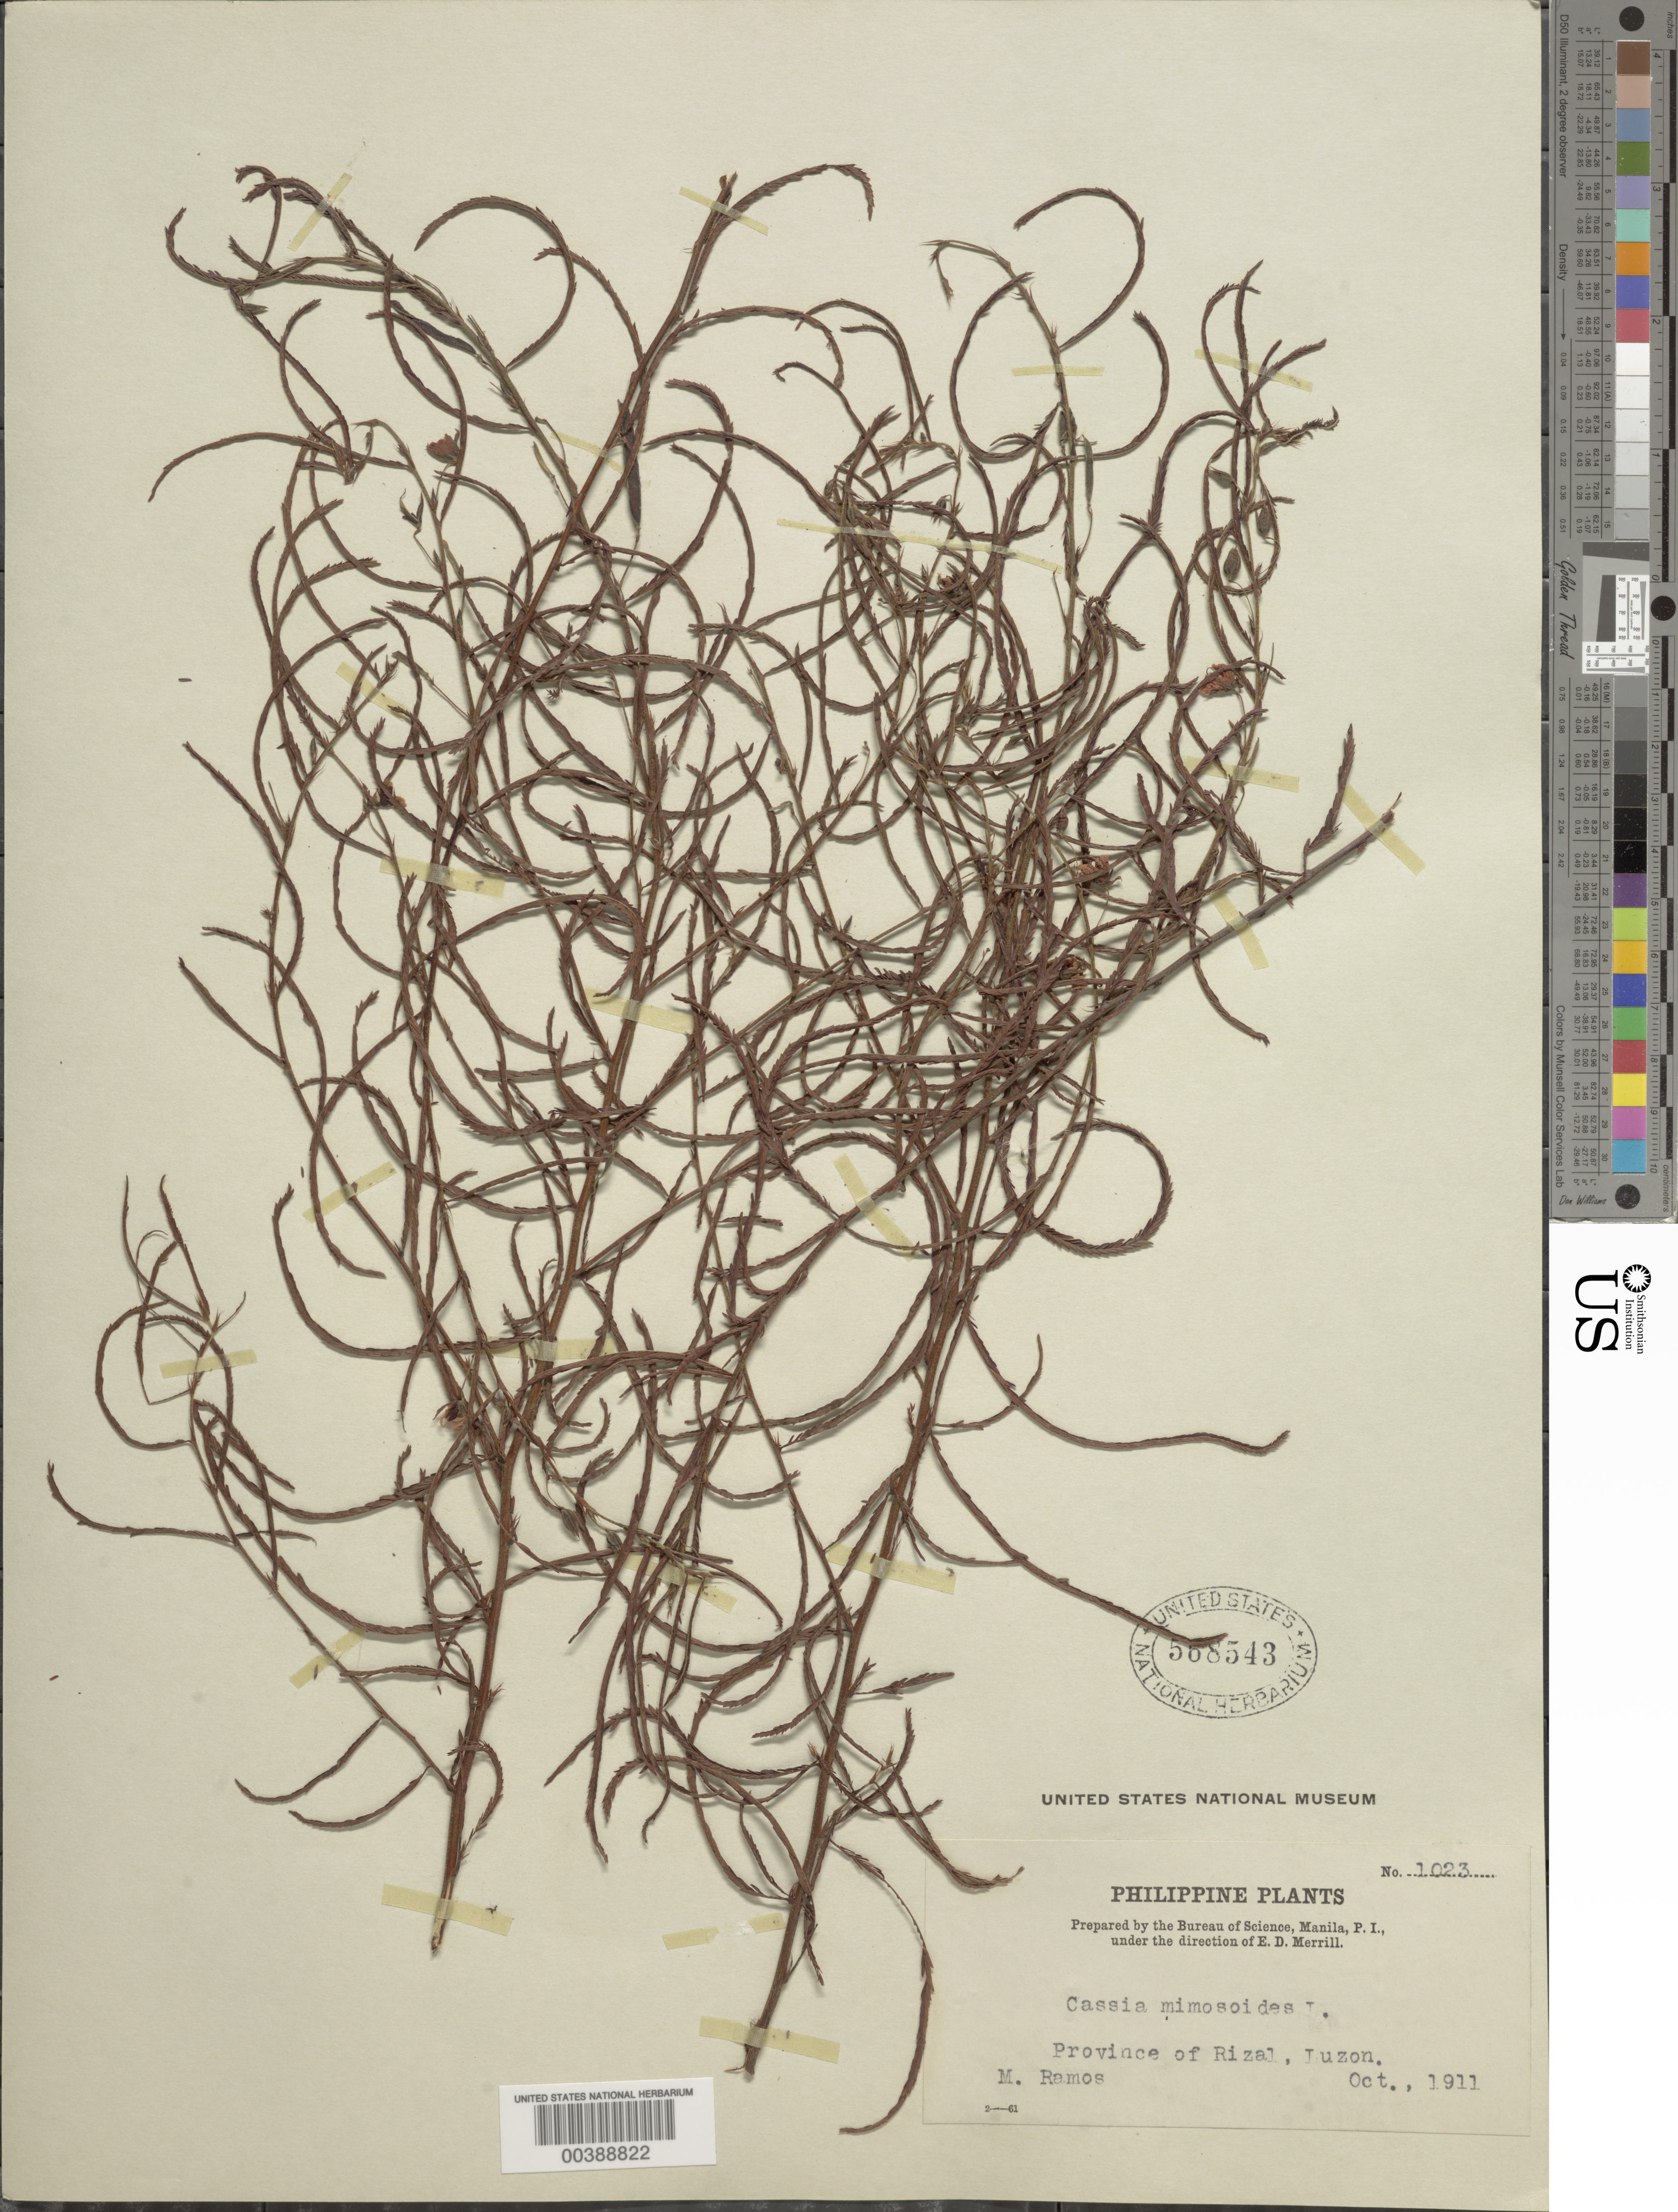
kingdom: Plantae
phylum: Tracheophyta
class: Magnoliopsida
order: Fabales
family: Fabaceae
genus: Chamaecrista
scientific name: Chamaecrista mimosoides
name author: (L.) Greene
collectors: M. Ramos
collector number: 1023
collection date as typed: Oct 1911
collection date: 1911-10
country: Philippines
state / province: Calabarzon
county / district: Rizal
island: Luzon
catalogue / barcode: US 568543